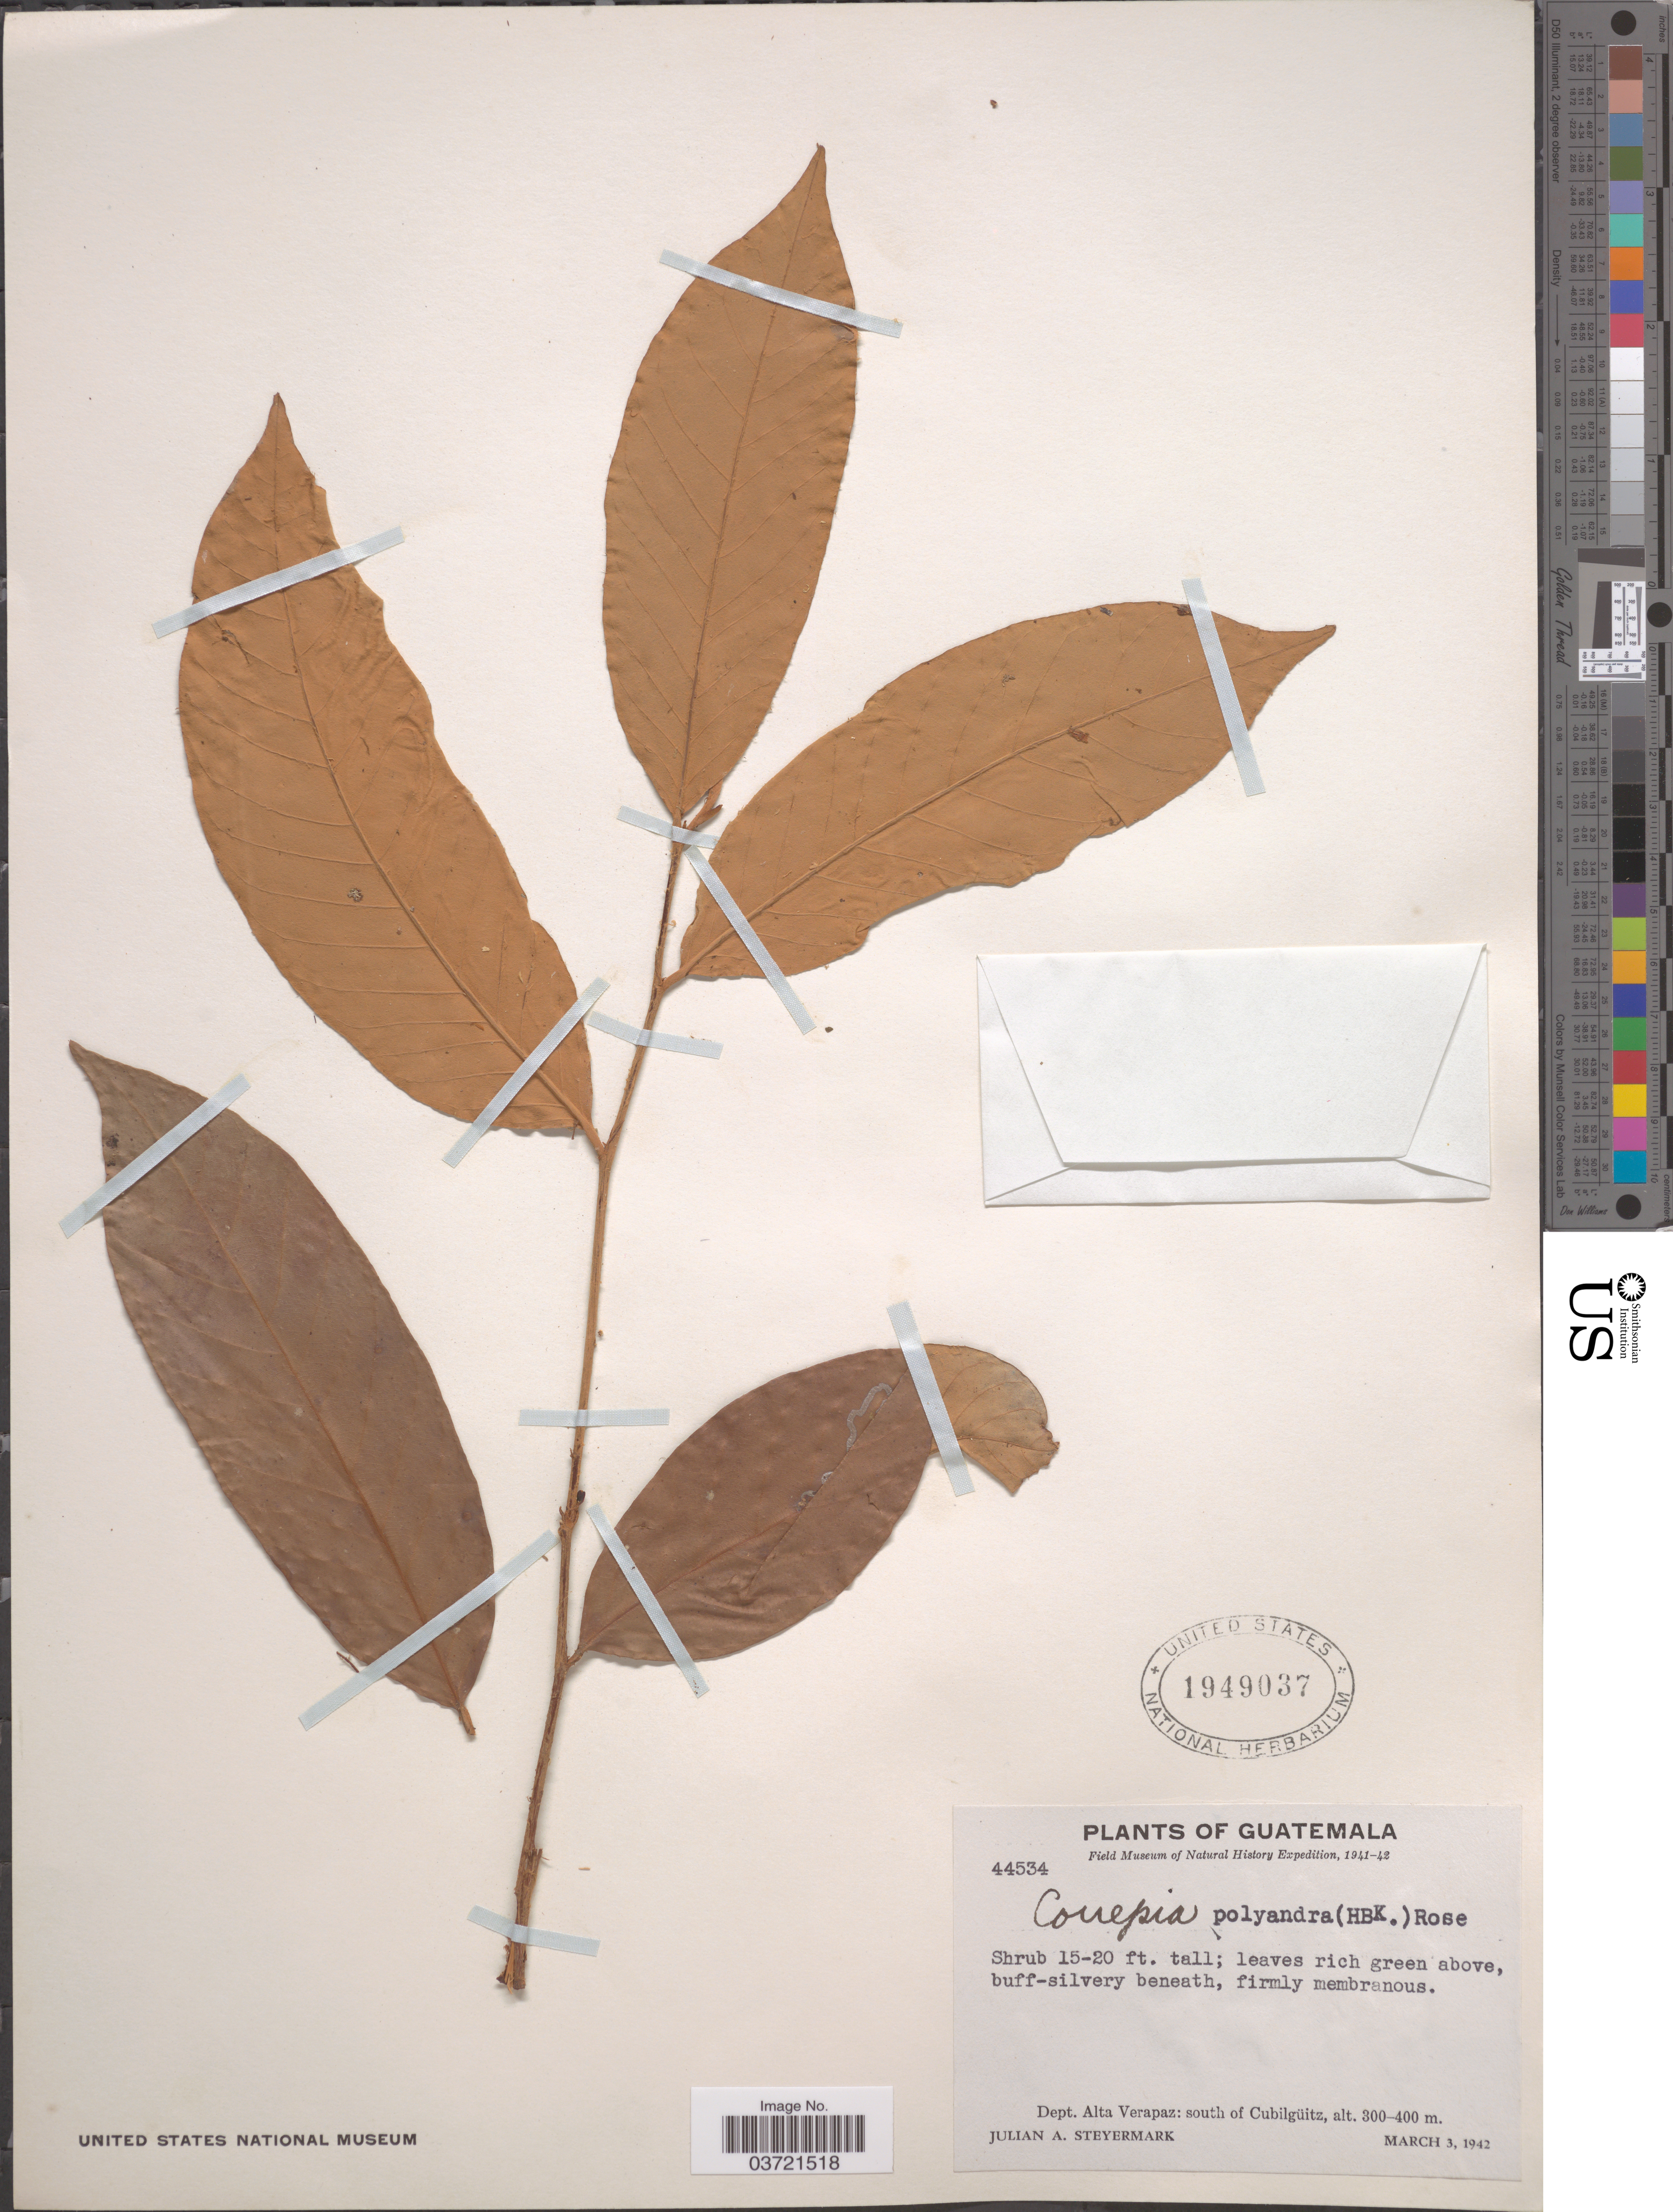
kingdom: Plantae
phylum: Tracheophyta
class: Magnoliopsida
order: Malpighiales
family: Chrysobalanaceae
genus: Couepia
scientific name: Couepia polyandra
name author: (Kunth) Rose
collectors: J. Steyermark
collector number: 44534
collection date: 1942-03-03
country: Guatemala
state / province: Alta Verapaz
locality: Dept. Alta Verapaz: south of Cubilgüitz.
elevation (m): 300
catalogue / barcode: US 1949037